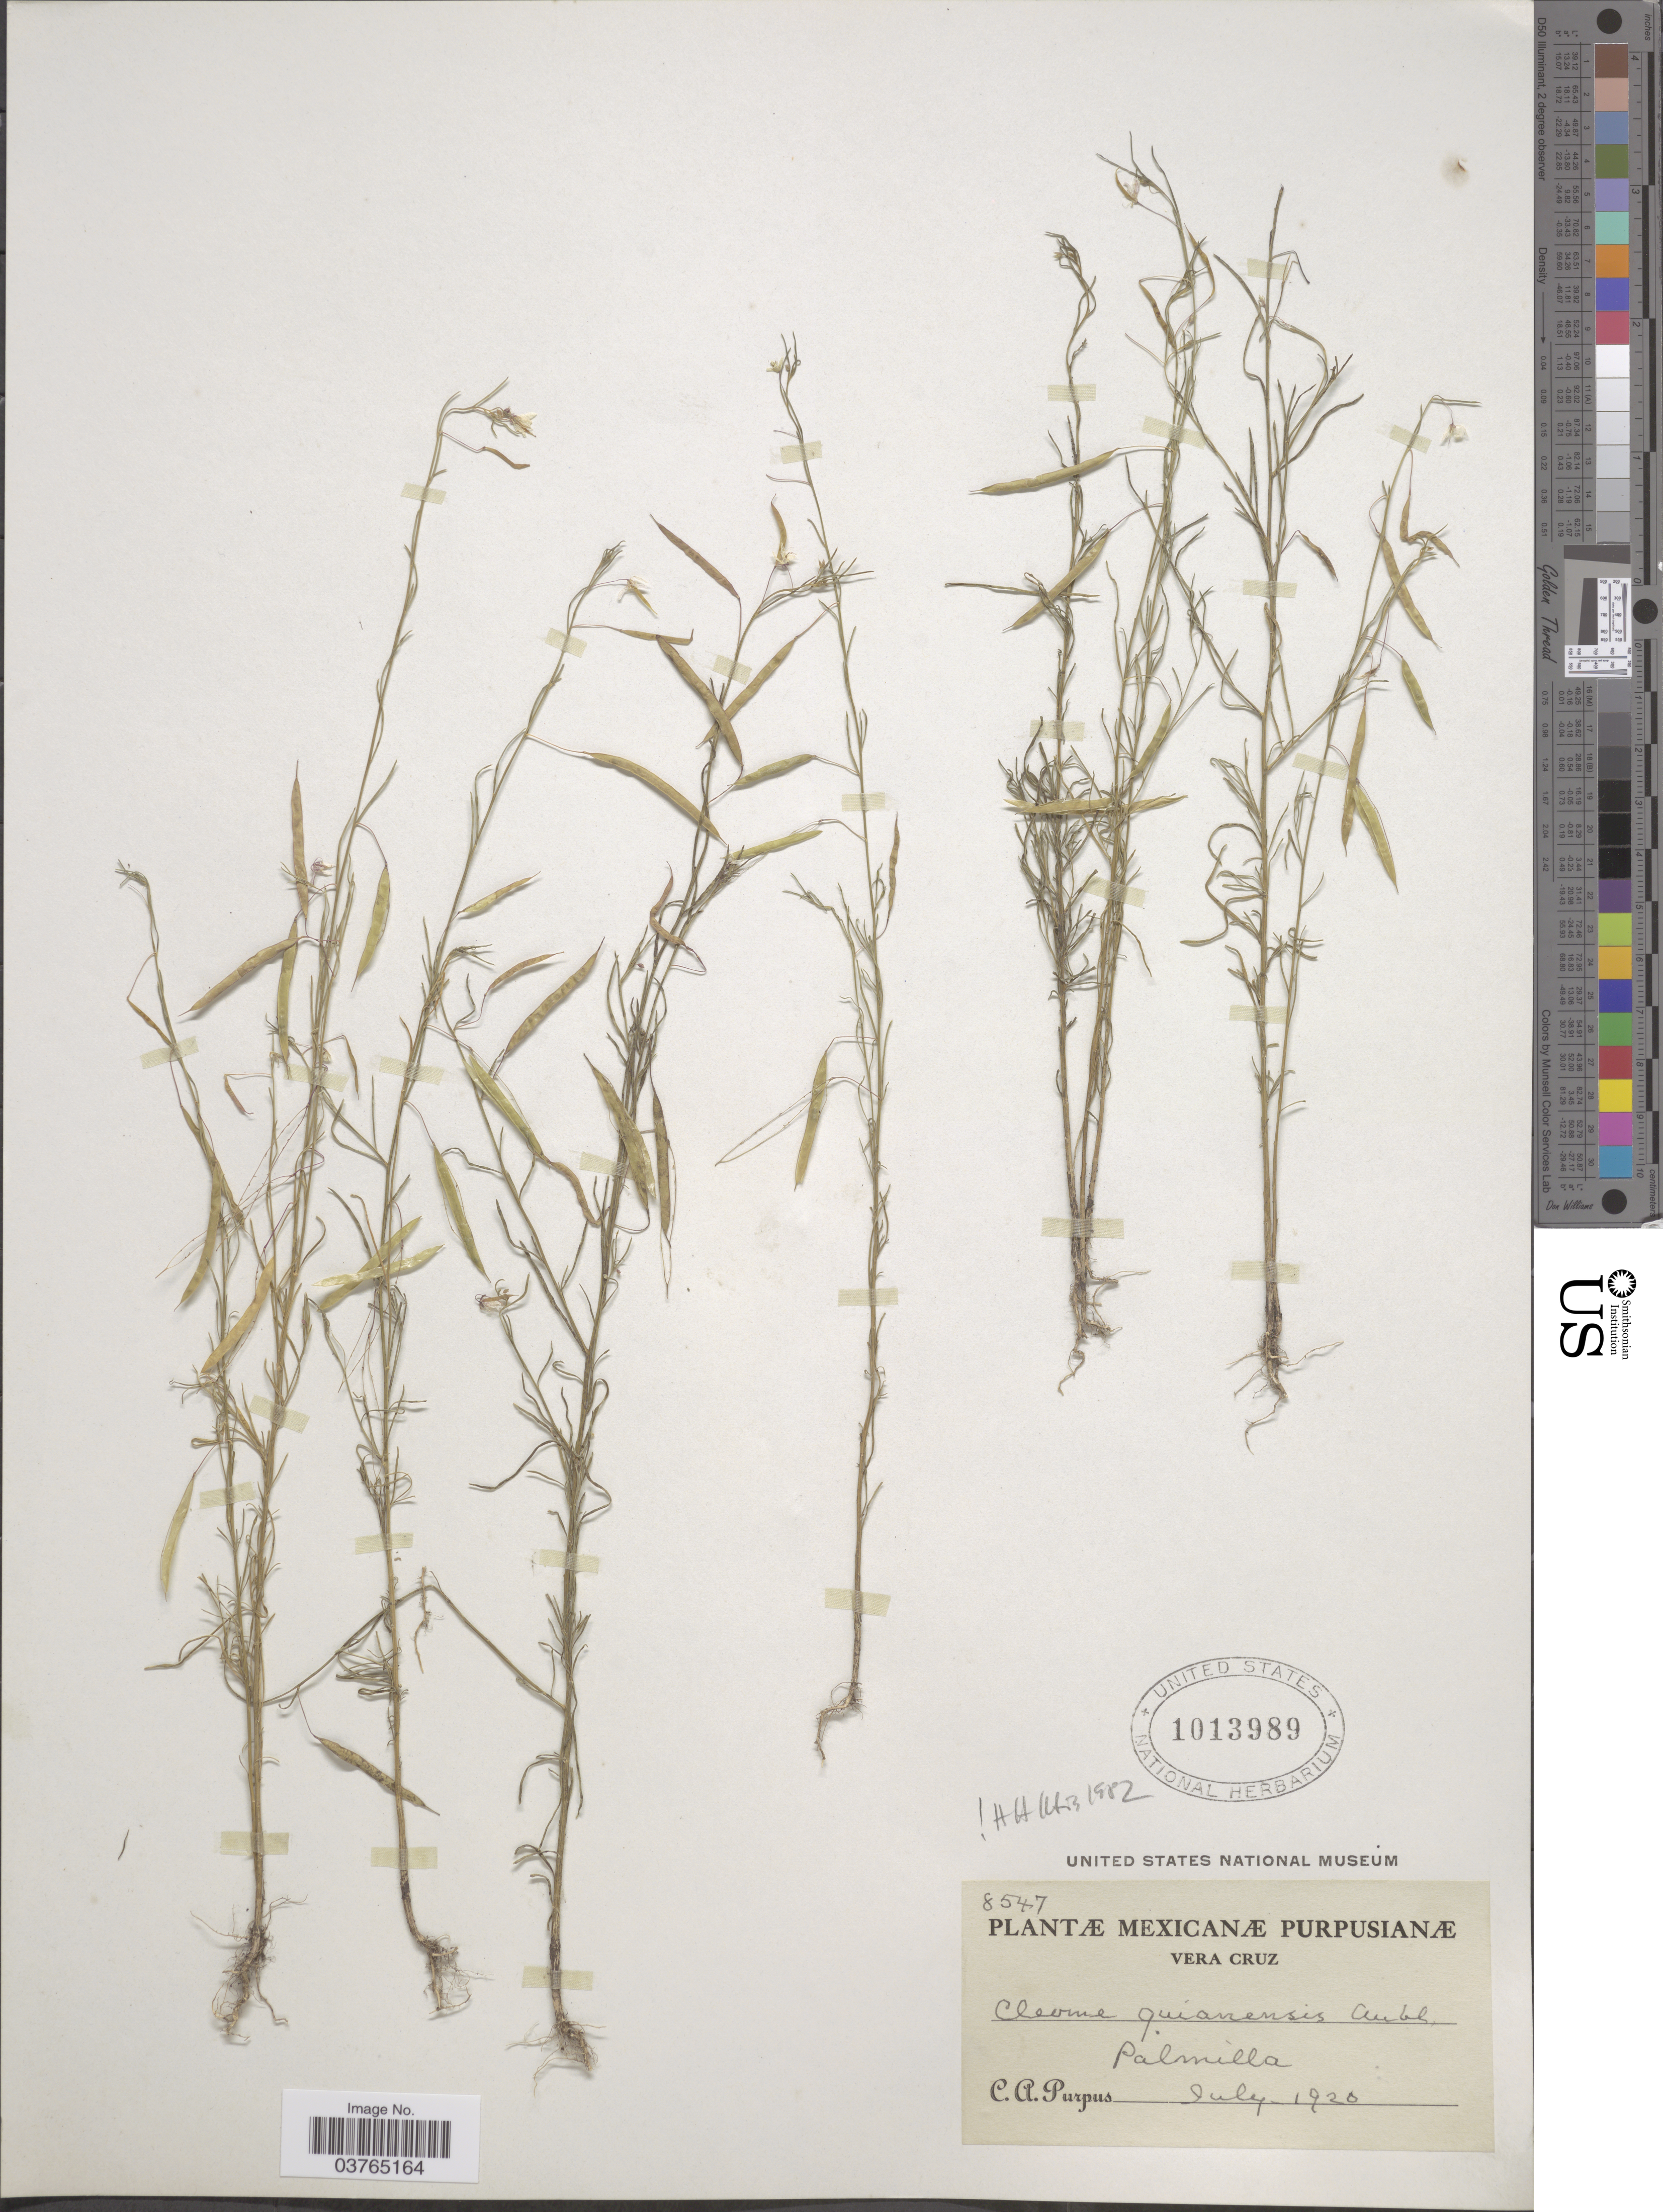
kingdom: Plantae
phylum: Tracheophyta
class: Magnoliopsida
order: Brassicales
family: Cleomaceae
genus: Physostemon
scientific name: Physostemon guianensis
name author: (Aubl.) Malme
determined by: Strong, M. T., (US), Smithsonian Institution - National Museum of Natural History (UNITED STATES)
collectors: C. A. Purpus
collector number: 8547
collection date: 1920-07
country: Mexico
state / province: Veracruz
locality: Vera Cruz. Palmilla.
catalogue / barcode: US 1013989